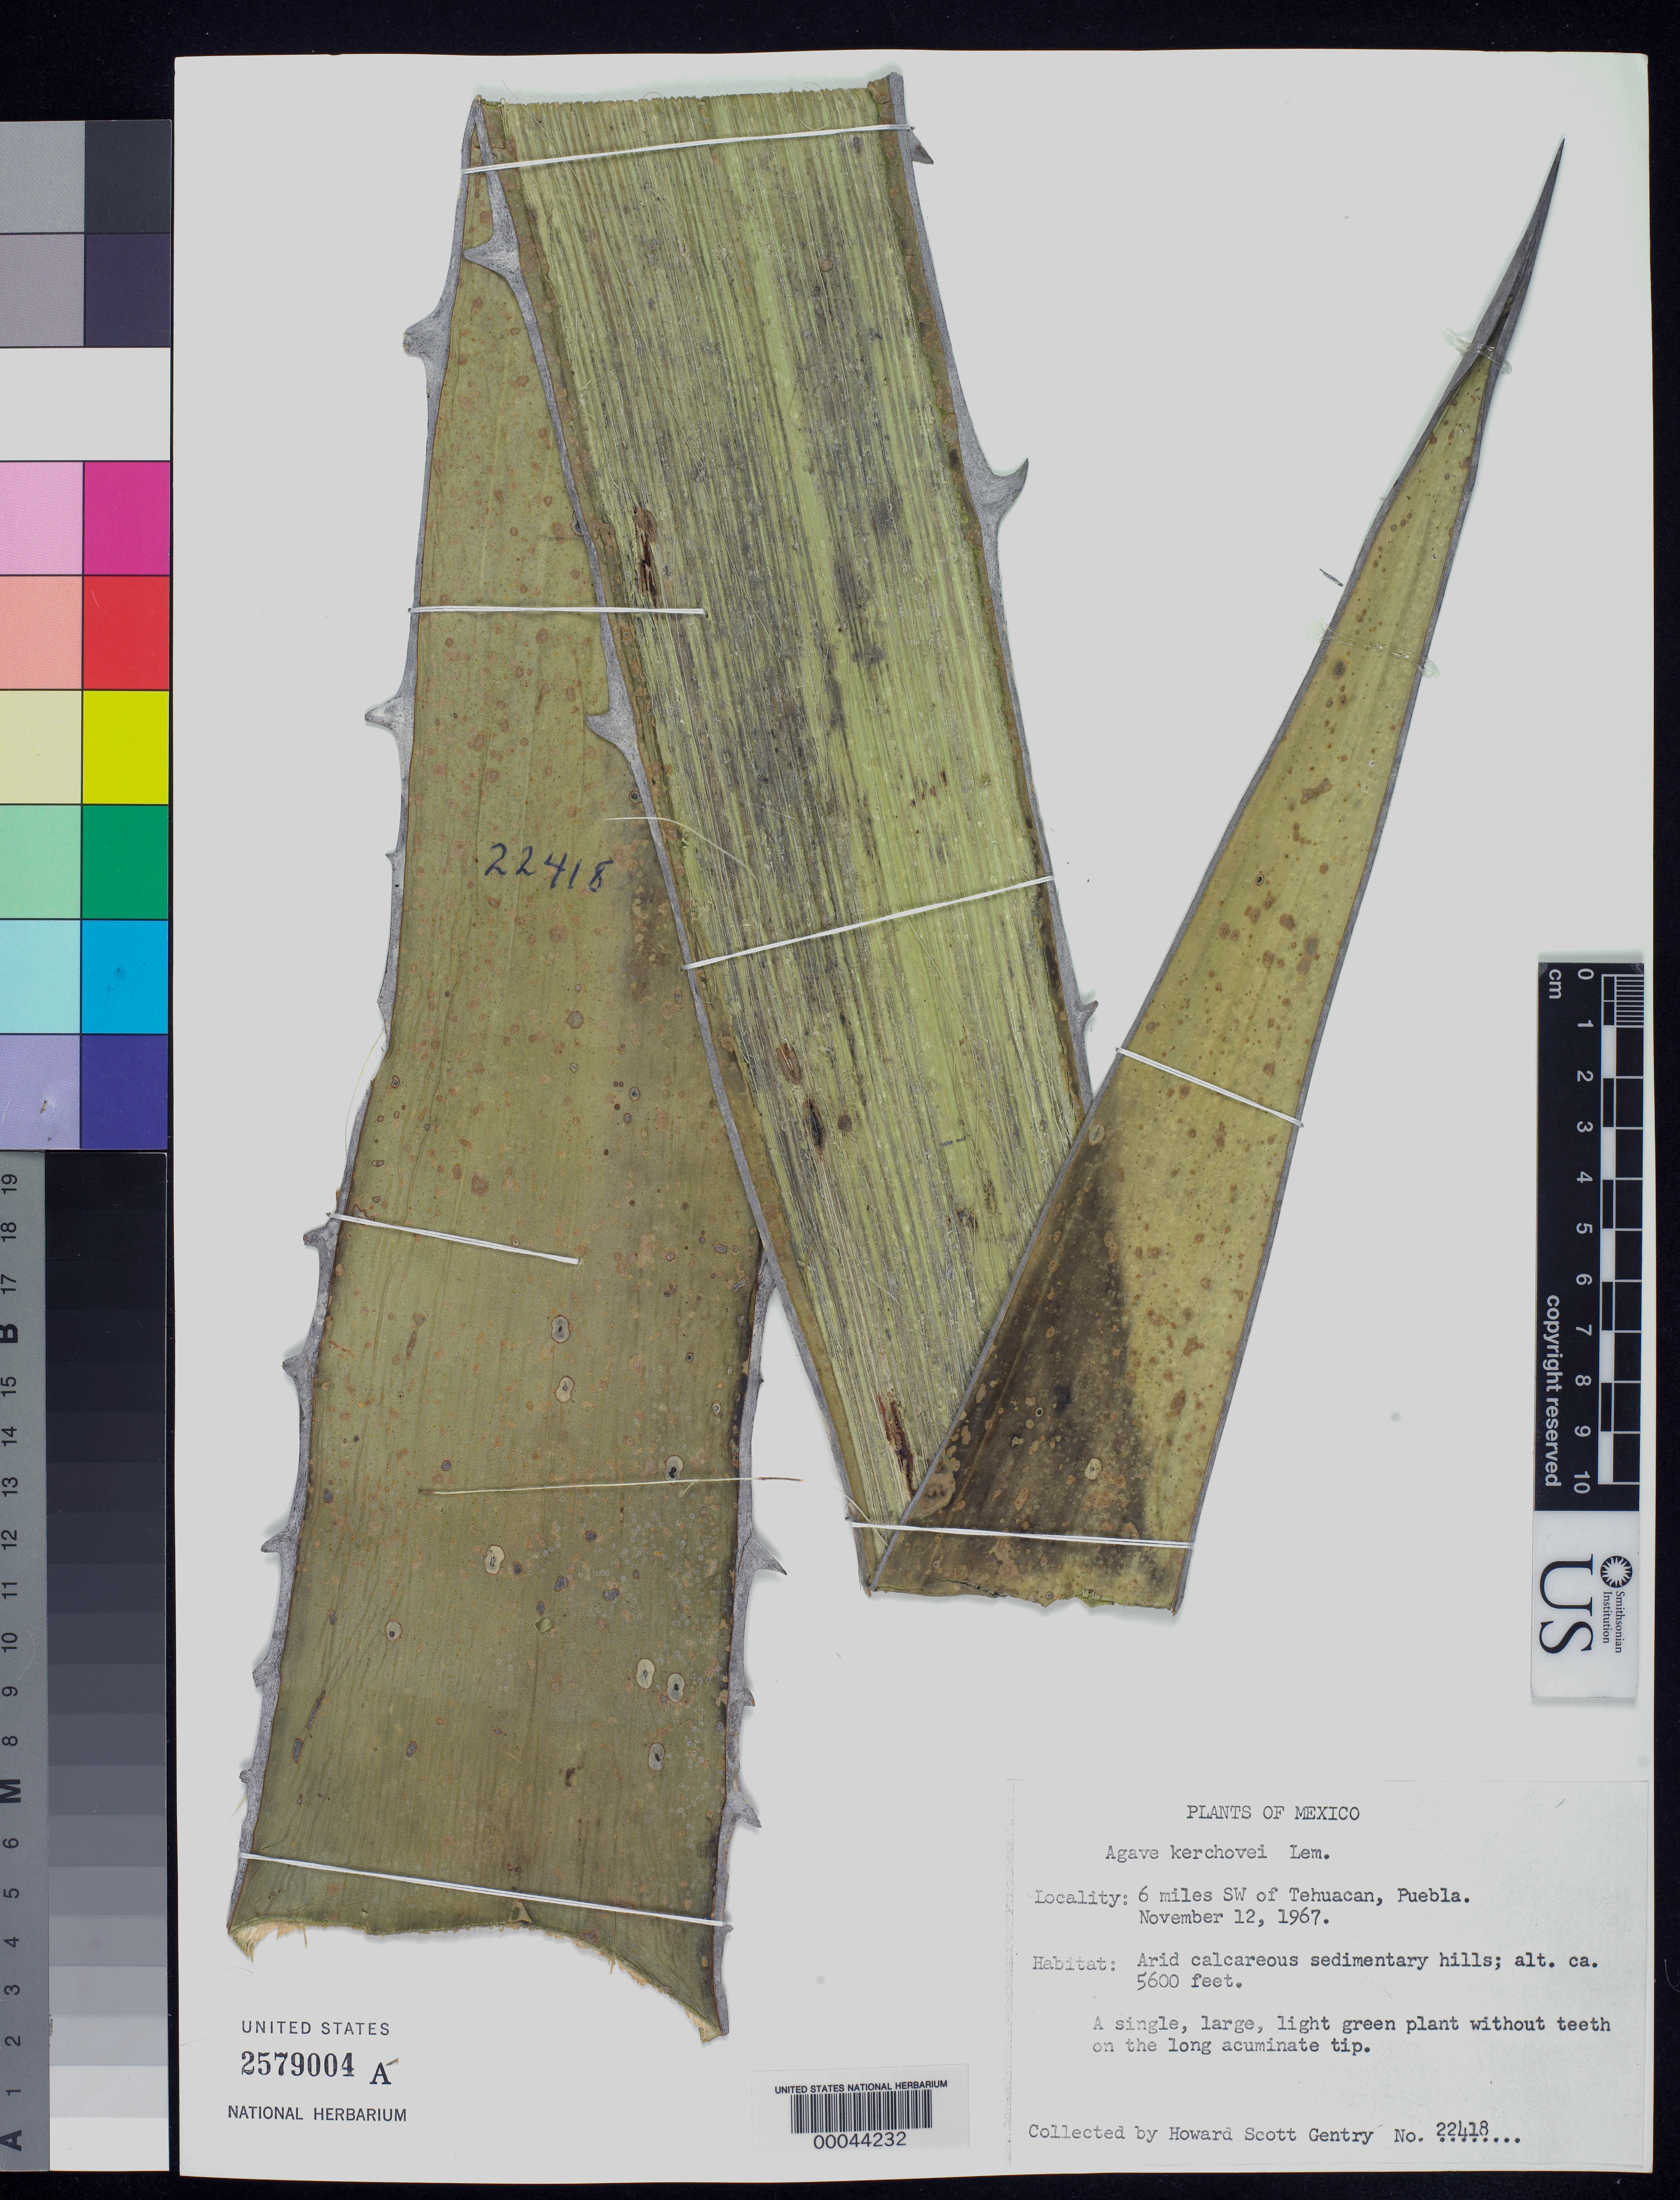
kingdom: Plantae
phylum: Tracheophyta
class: Liliopsida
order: Asparagales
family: Asparagaceae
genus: Agave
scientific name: Agave kerchovei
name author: Lem.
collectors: H. S. Gentry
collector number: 22418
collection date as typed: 12 Nov 1967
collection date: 1967-11-12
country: Mexico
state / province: Puebla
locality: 6 mi SW of Tehuacan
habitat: Arid calcareous sedimentary hills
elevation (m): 1707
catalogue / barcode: US 2579004A